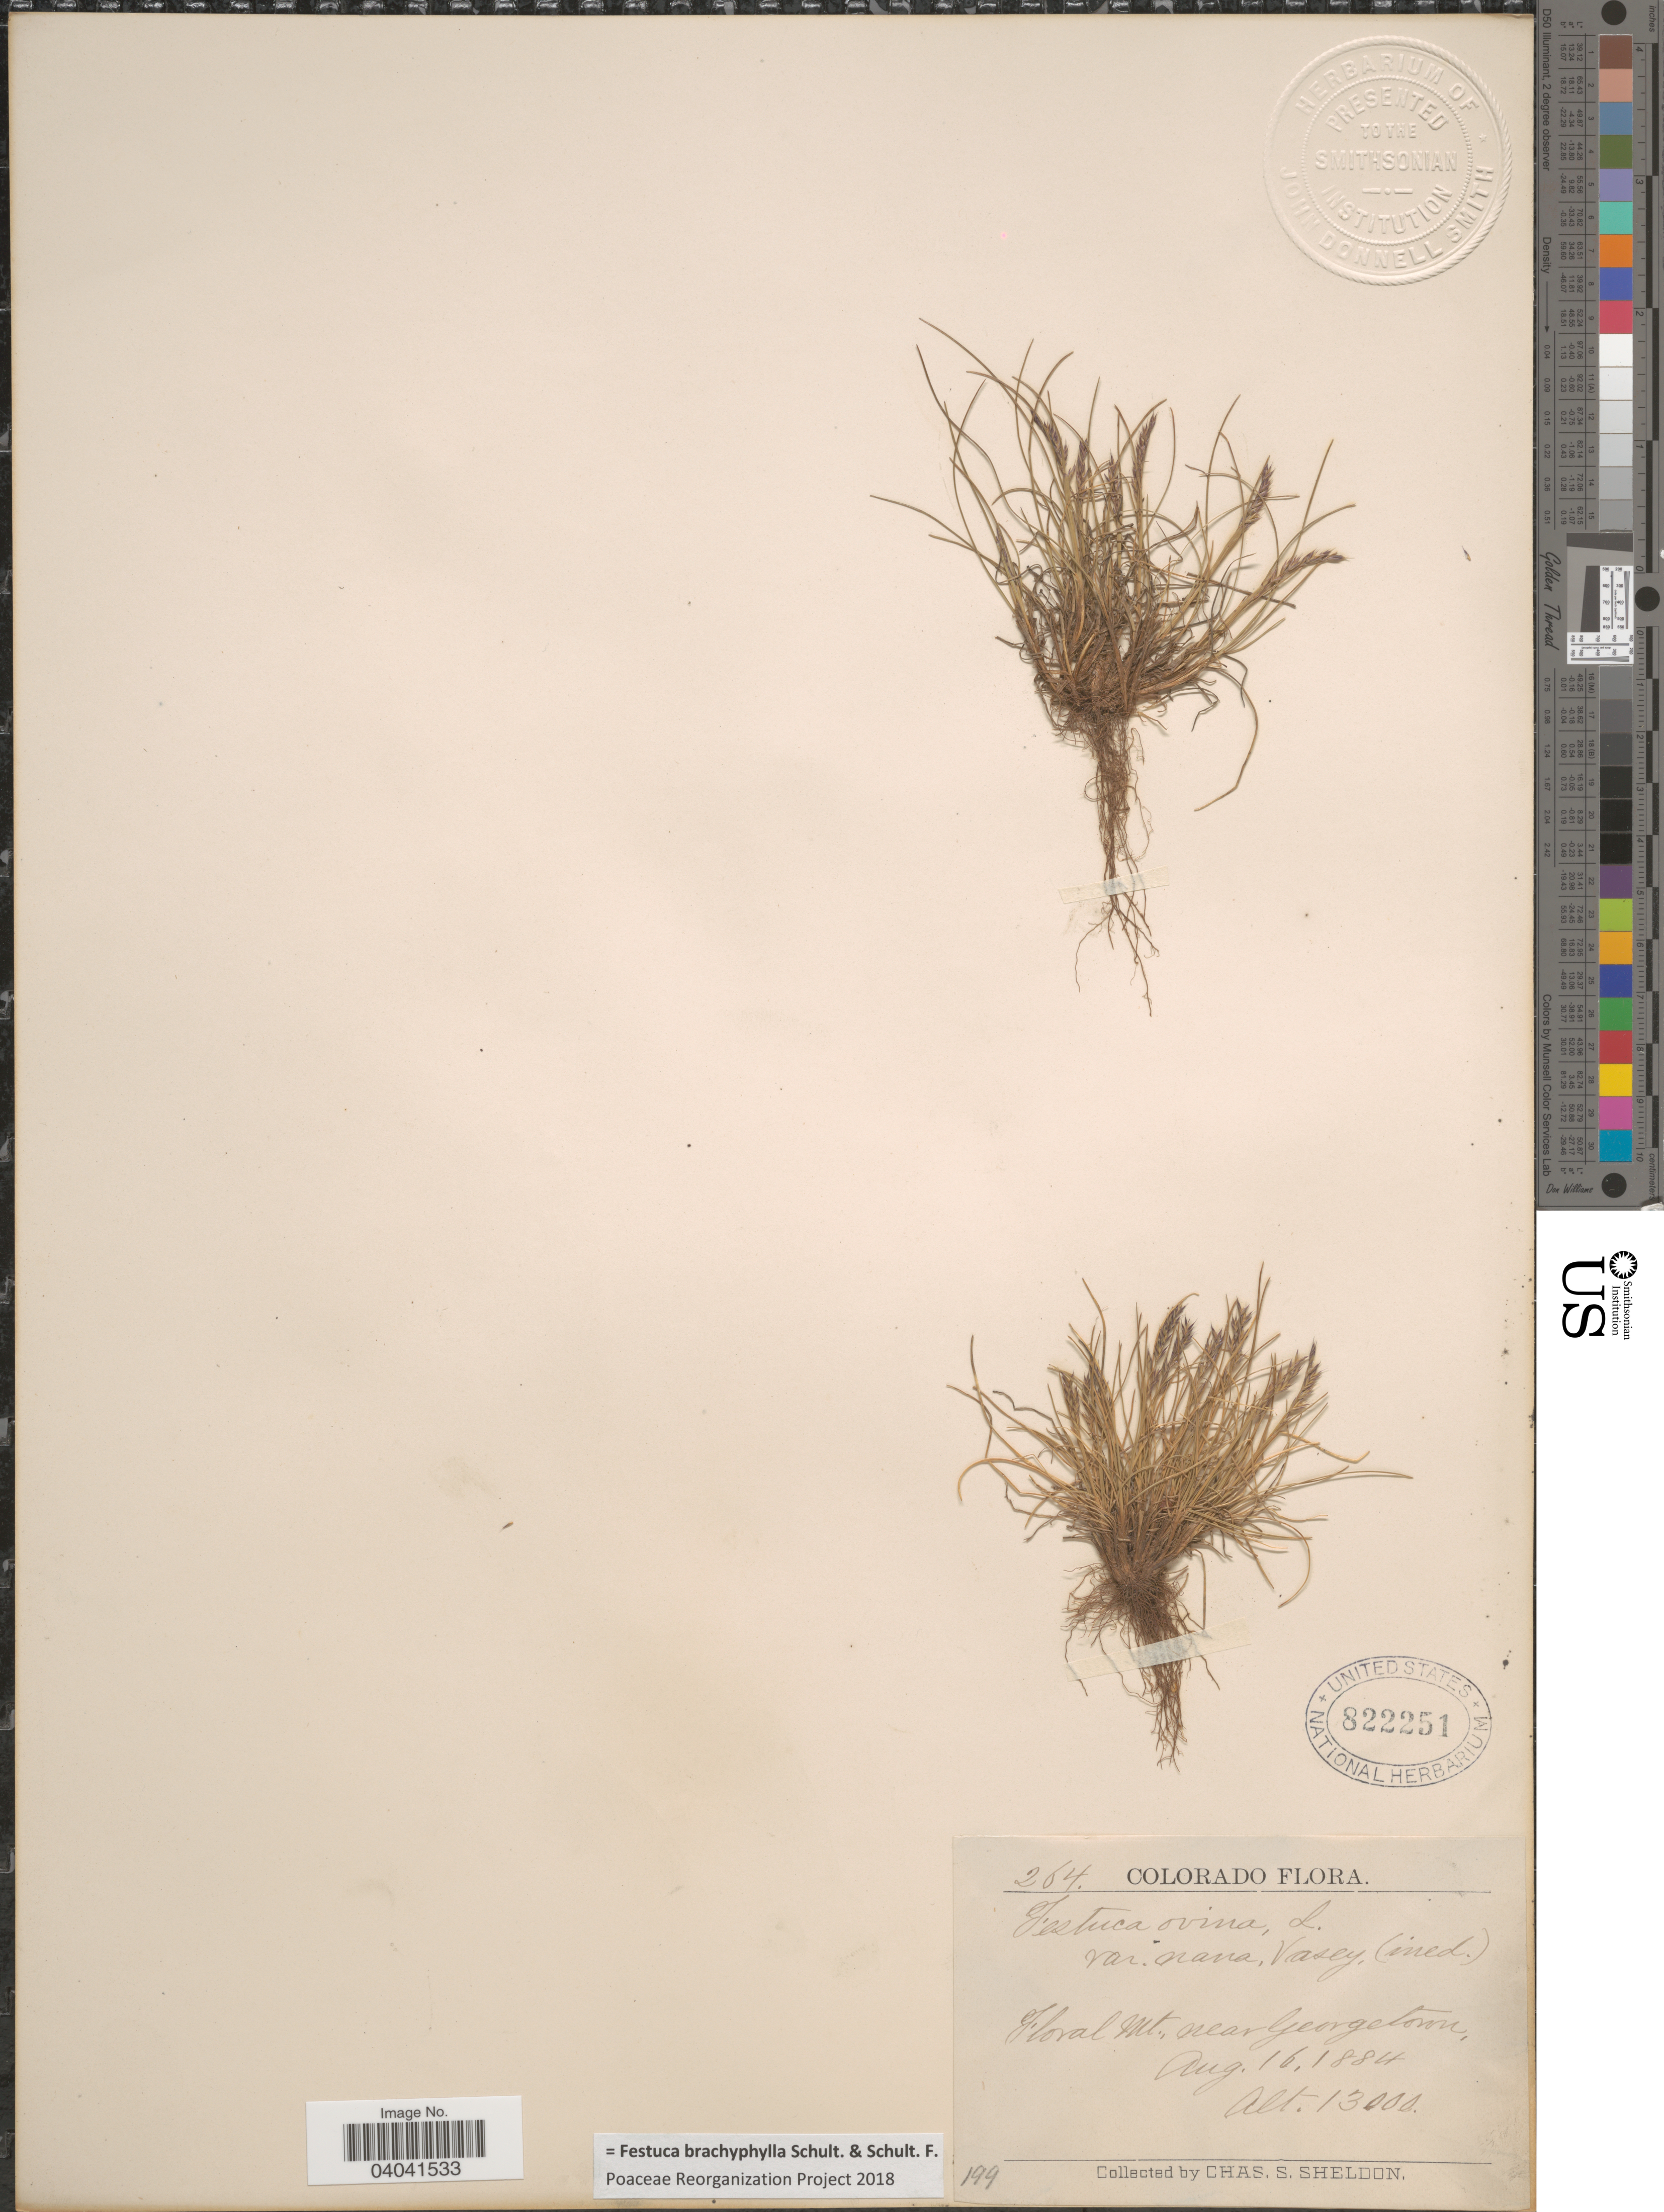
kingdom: Plantae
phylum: Tracheophyta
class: Liliopsida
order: Poales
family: Poaceae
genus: Festuca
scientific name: Festuca brachyphylla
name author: Schult. & Schult. f.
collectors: C. S. Sheldon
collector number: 264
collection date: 1884-08-16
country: United States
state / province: Colorado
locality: Floral Mt., near Georgetown.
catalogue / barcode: US 822251